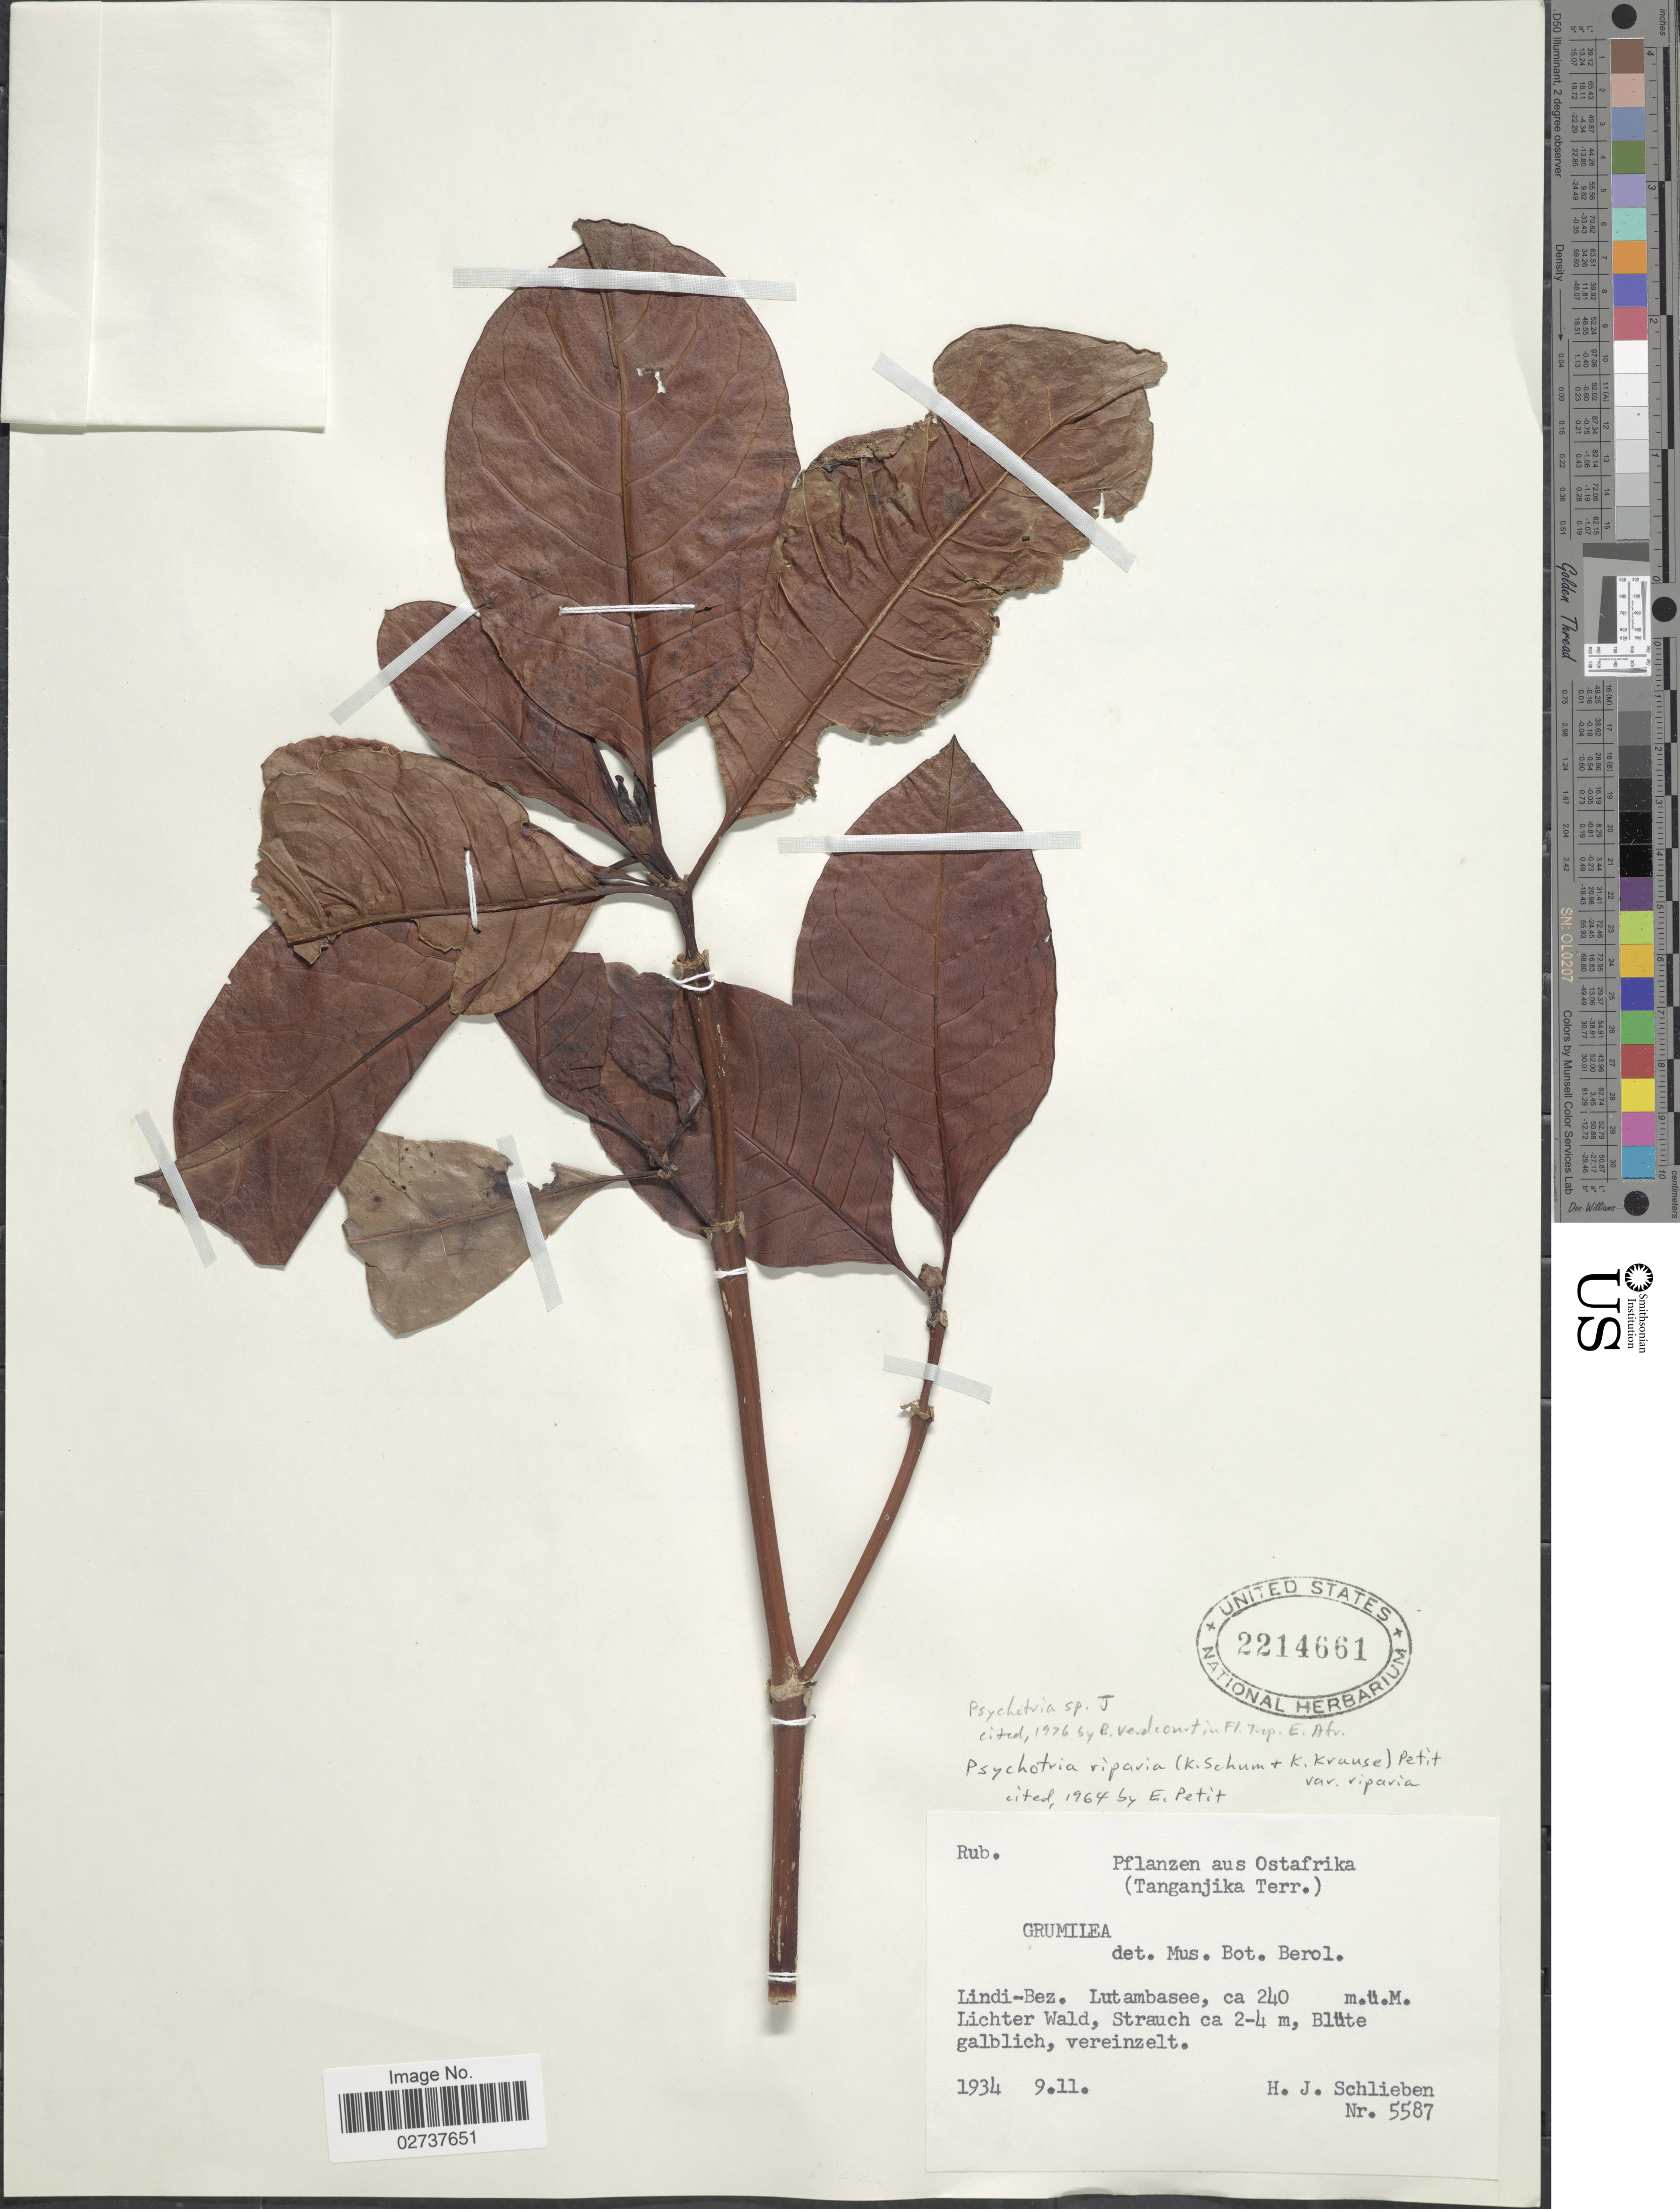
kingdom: Plantae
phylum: Tracheophyta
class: Magnoliopsida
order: Gentianales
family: Rubiaceae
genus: Psychotria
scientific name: Psychotria sp.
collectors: Schlieben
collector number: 5587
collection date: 1934-11-09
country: Tanzania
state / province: Lindi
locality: Ostafrika (Tanganjika Terr.), Lindi-Bez, Lutambasee.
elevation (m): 240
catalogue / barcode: US 2214661